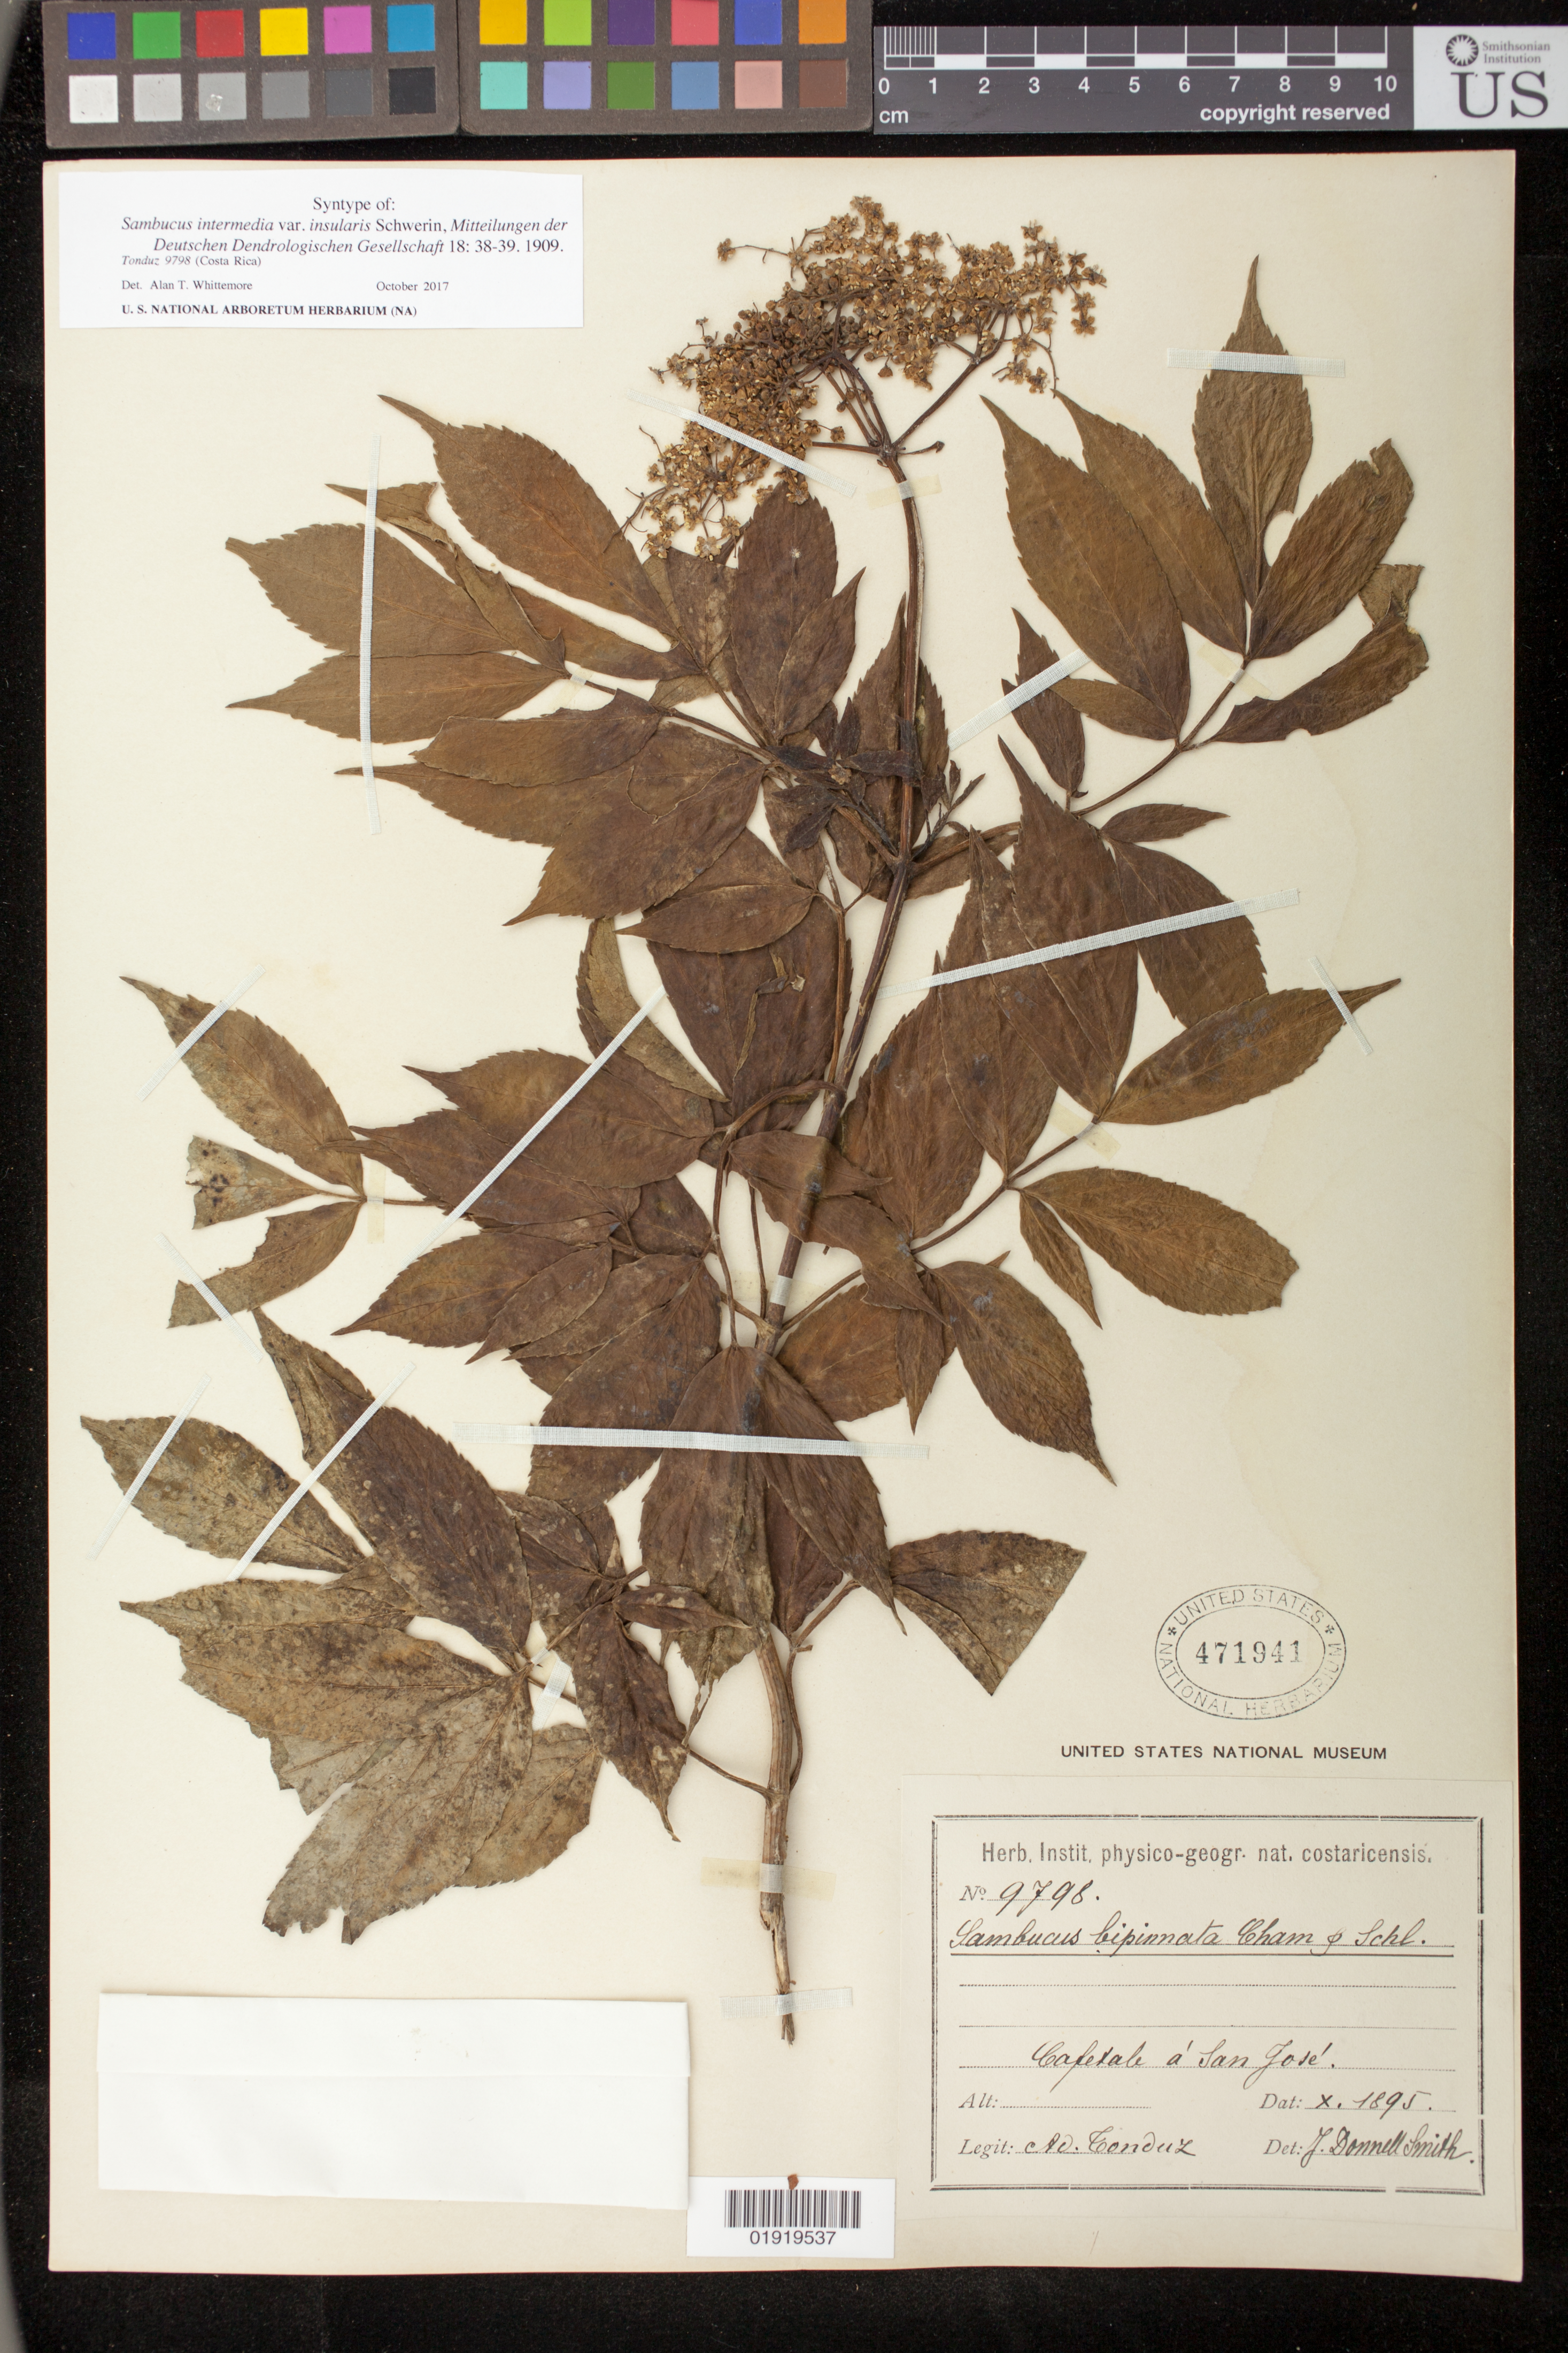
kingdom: Plantae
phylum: Tracheophyta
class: Magnoliopsida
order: Dipsacales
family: Viburnaceae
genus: Sambucus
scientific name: Sambucus intermedia var. insularis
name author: Schwer.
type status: Isosyntype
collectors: A. Tonduz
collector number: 9798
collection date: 1895-10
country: Costa Rica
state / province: San José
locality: Cafetale à San José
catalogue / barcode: US 471941